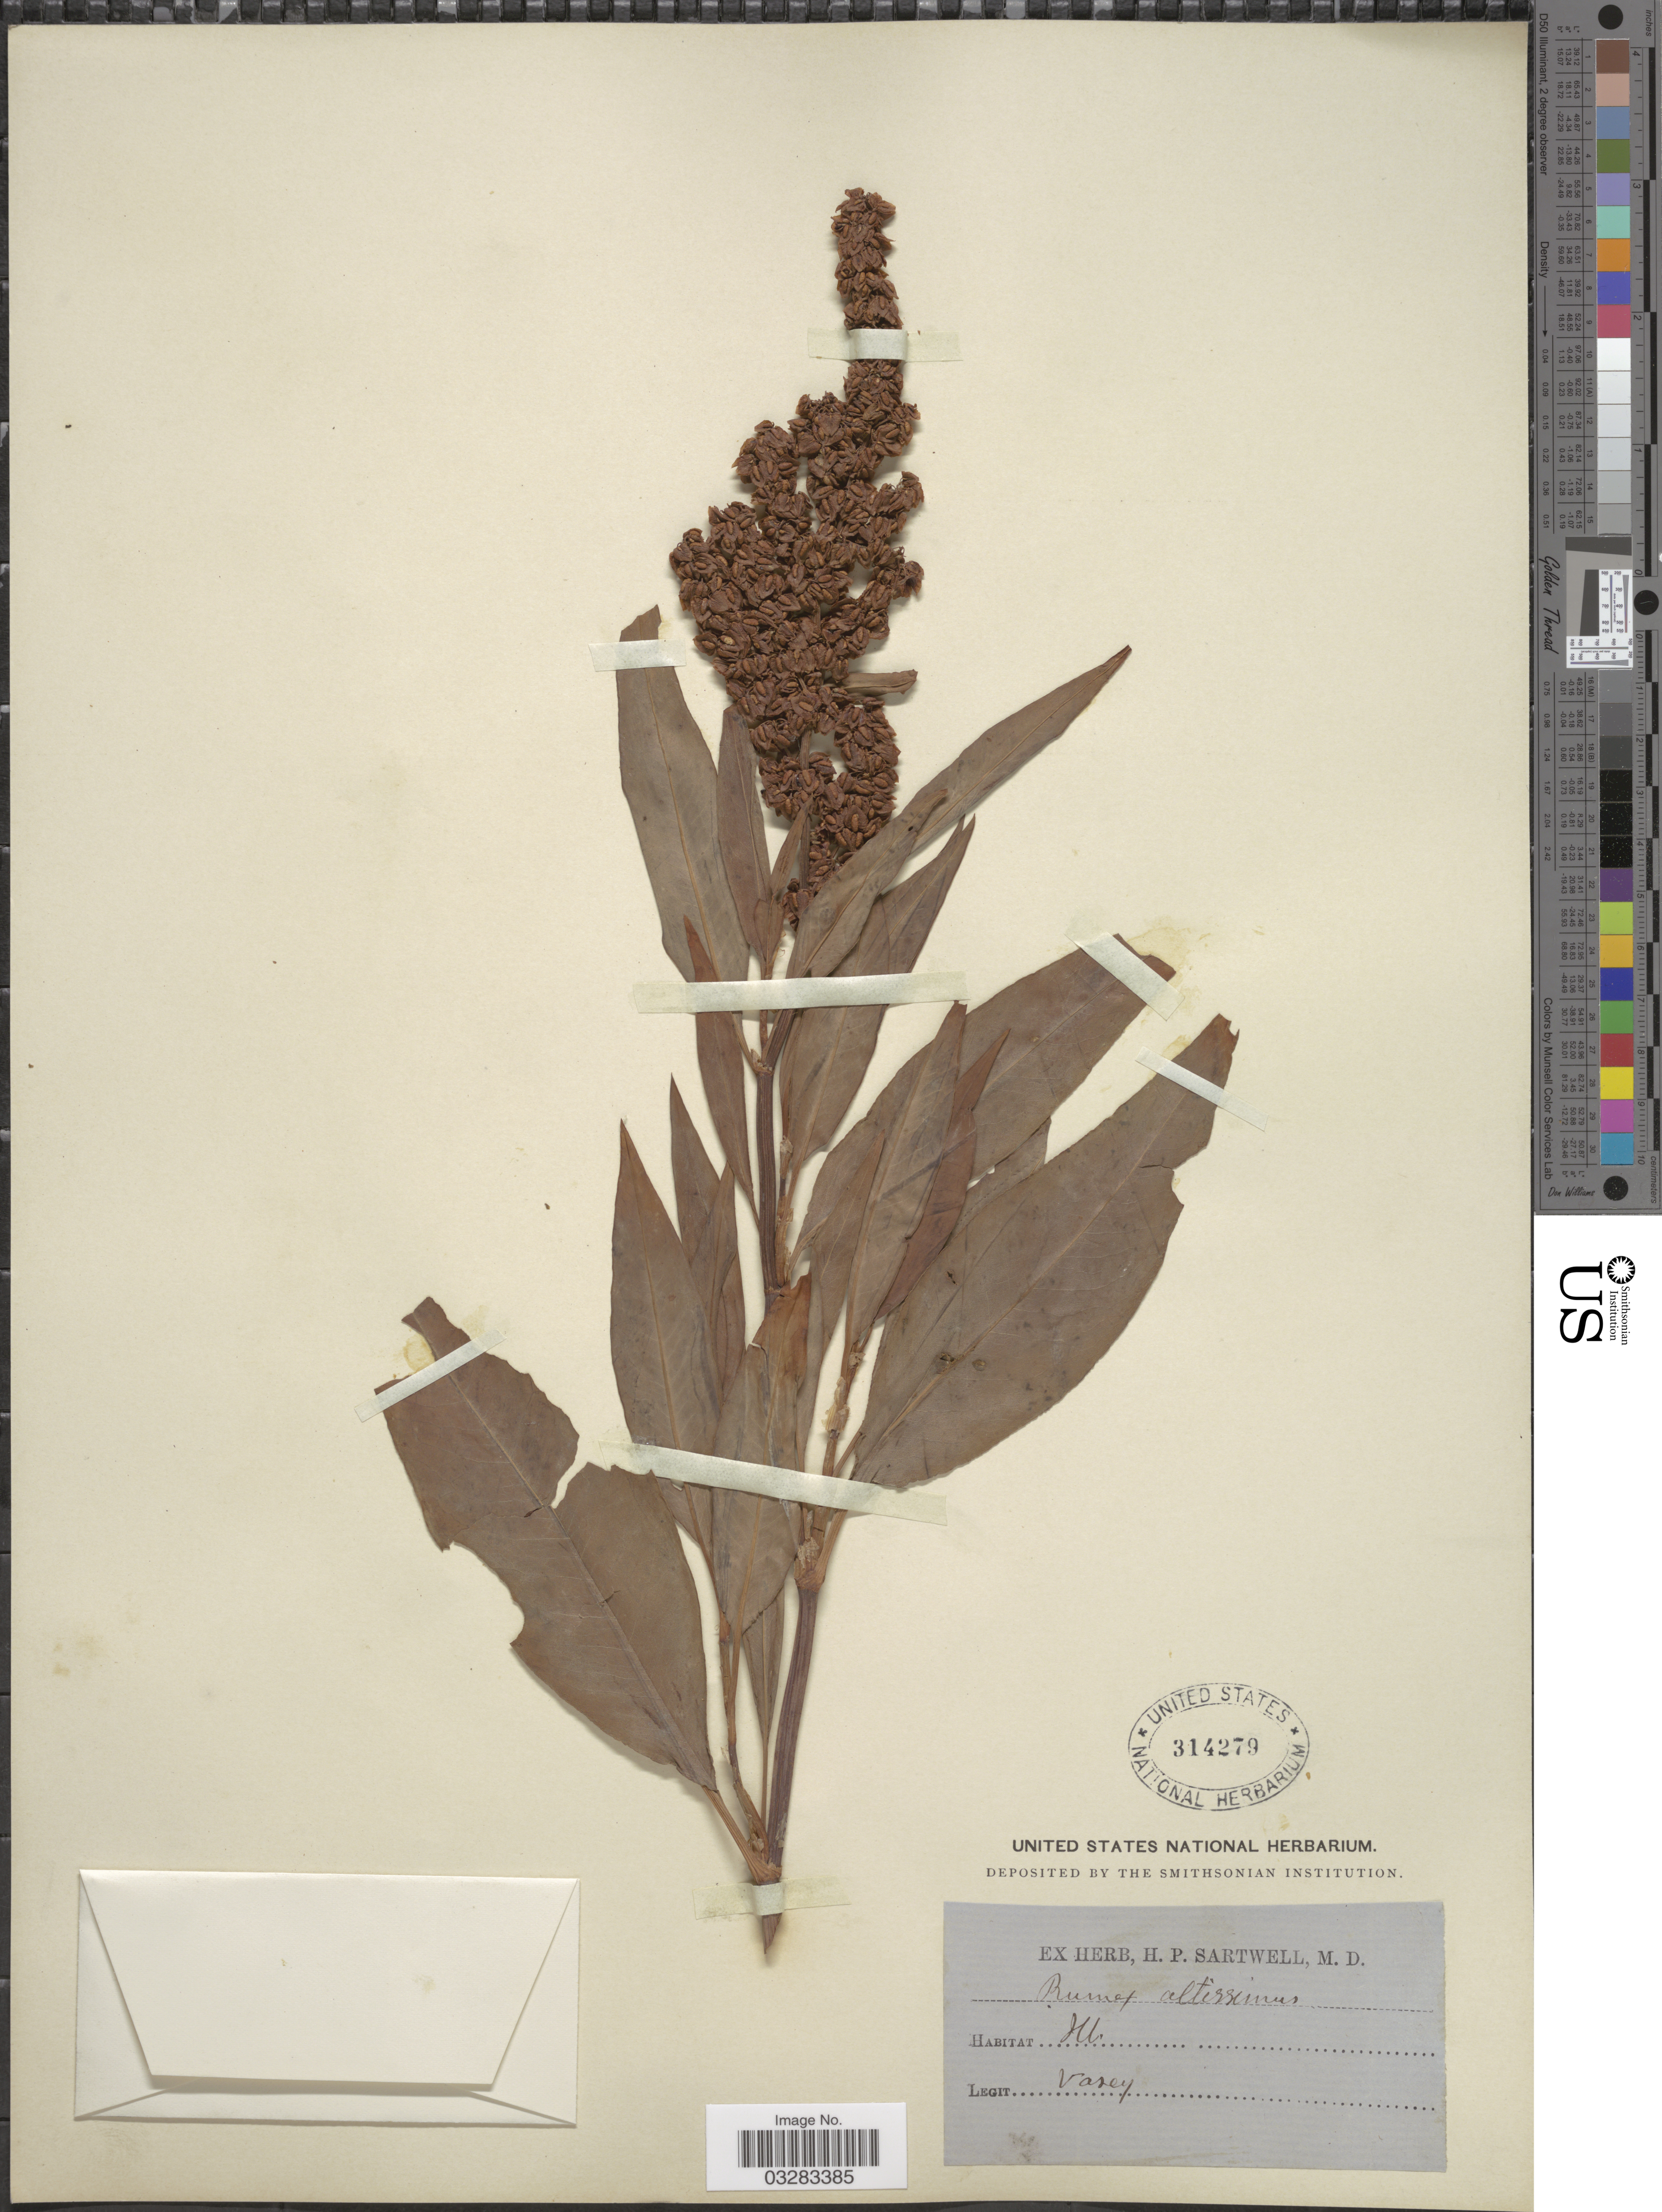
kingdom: Plantae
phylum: Tracheophyta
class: Magnoliopsida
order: Caryophyllales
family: Polygonaceae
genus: Rumex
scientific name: Rumex altissimus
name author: Alph. Wood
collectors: Vasey, --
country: United States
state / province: Illinois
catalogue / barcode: US 314279